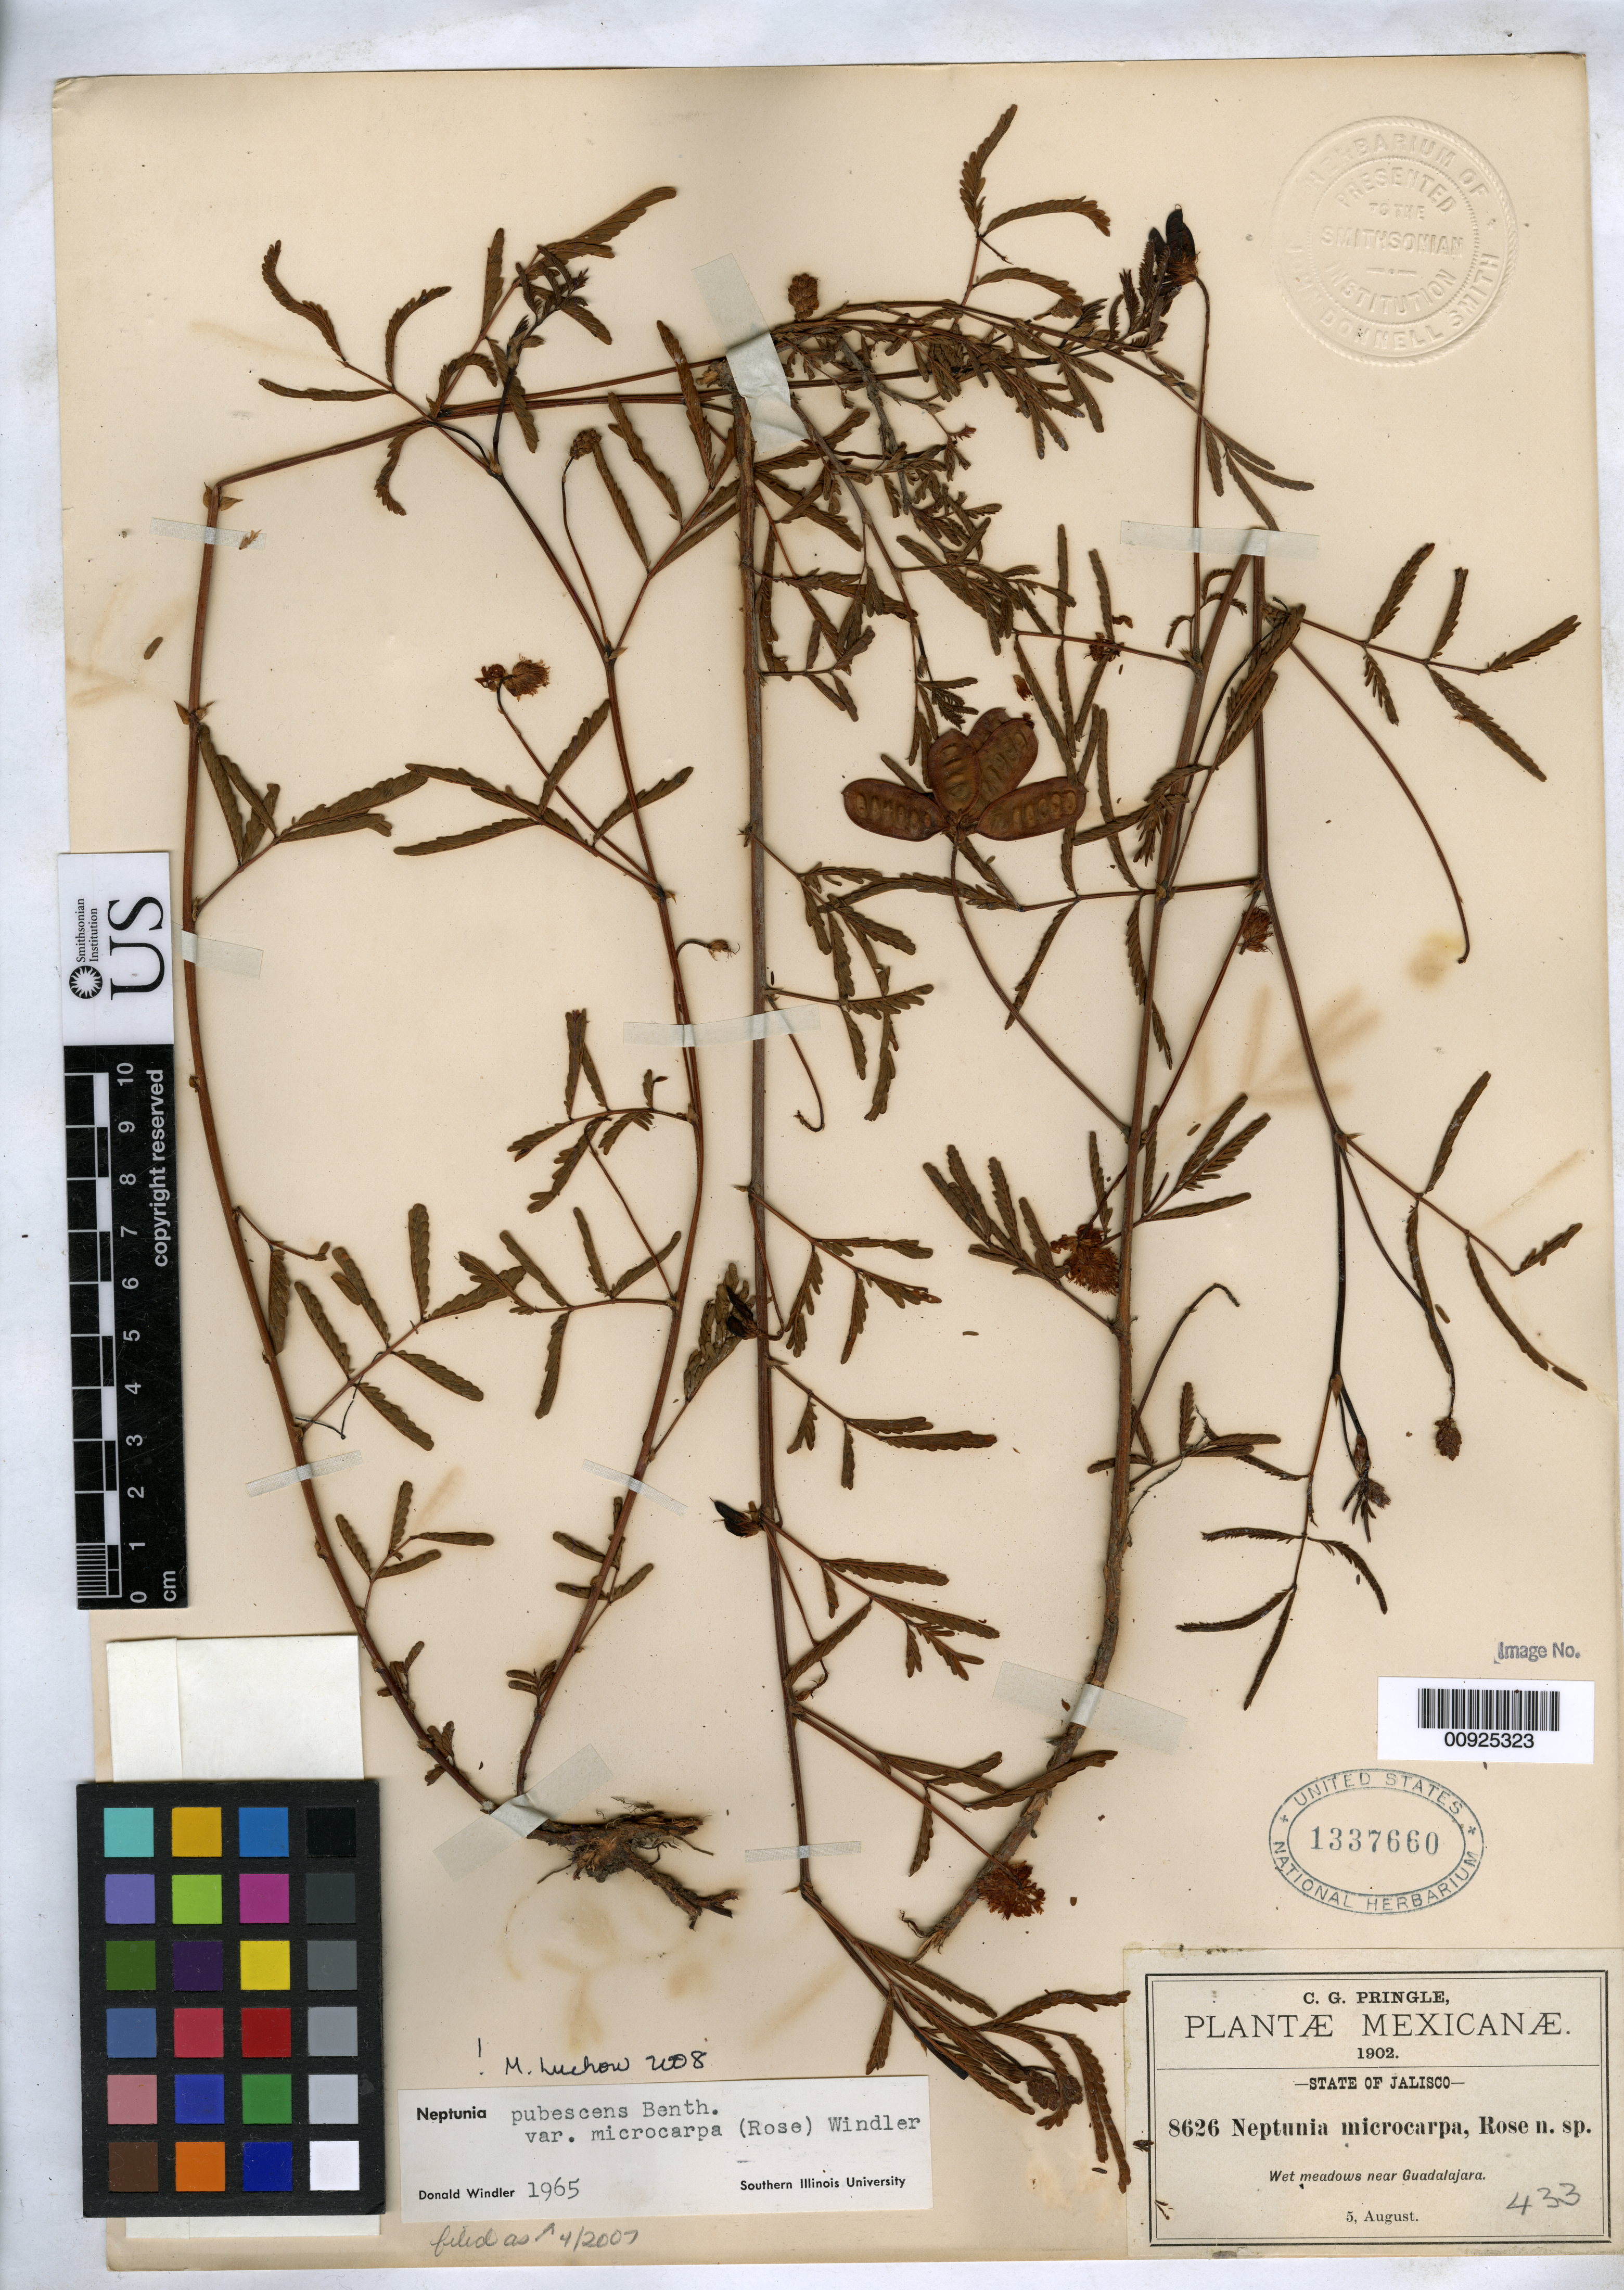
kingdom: Plantae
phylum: Tracheophyta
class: Magnoliopsida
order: Fabales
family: Fabaceae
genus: Neptunia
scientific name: Neptunia microcarpa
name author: Rose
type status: Isotype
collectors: C. G. Pringle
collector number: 8626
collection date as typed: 05 Aug 1902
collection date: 1902-08-05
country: Mexico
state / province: Jalisco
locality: Near Guadalajara, State of Jalisco.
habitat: Wet meadows.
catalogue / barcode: US 1337660